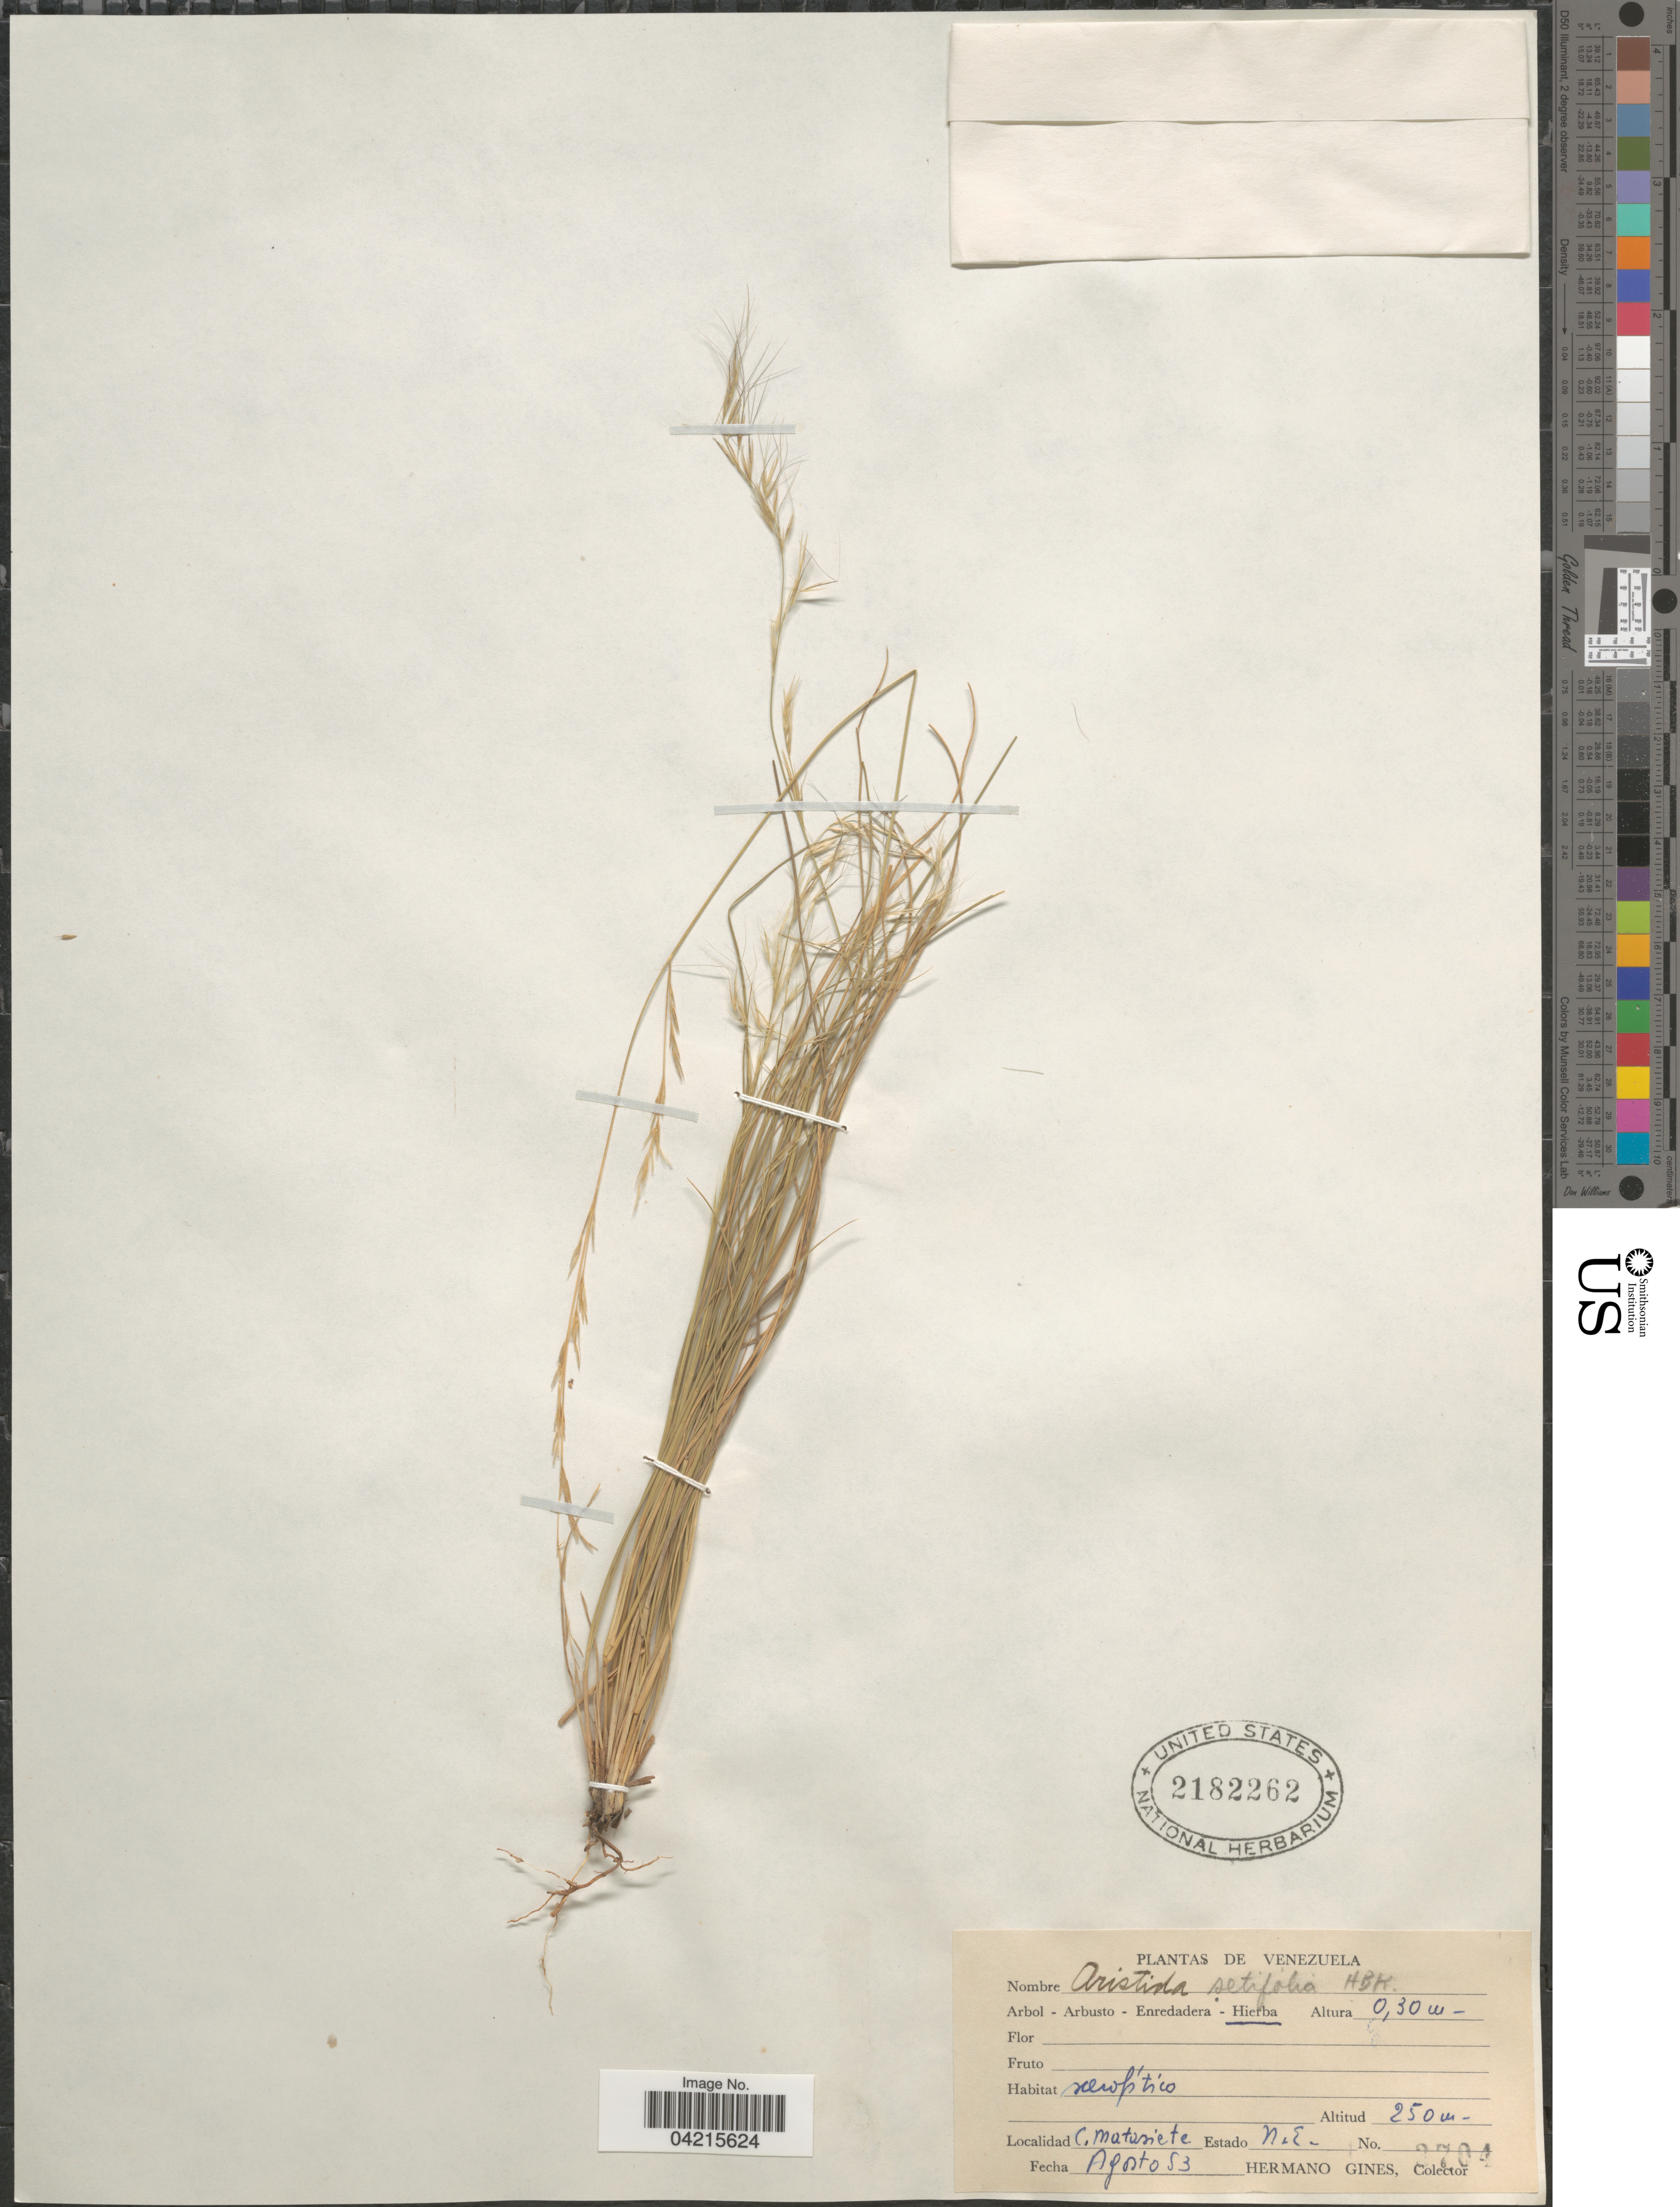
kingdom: Plantae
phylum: Tracheophyta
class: Liliopsida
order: Poales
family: Poaceae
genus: Aristida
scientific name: Aristida setifolia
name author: Kunth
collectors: Bro. Gines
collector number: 3704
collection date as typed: Transcribed d/m/y: /8/53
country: Venezuela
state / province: Nueva Esparta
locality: C. Matasiete.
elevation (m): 250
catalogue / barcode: US 2182262